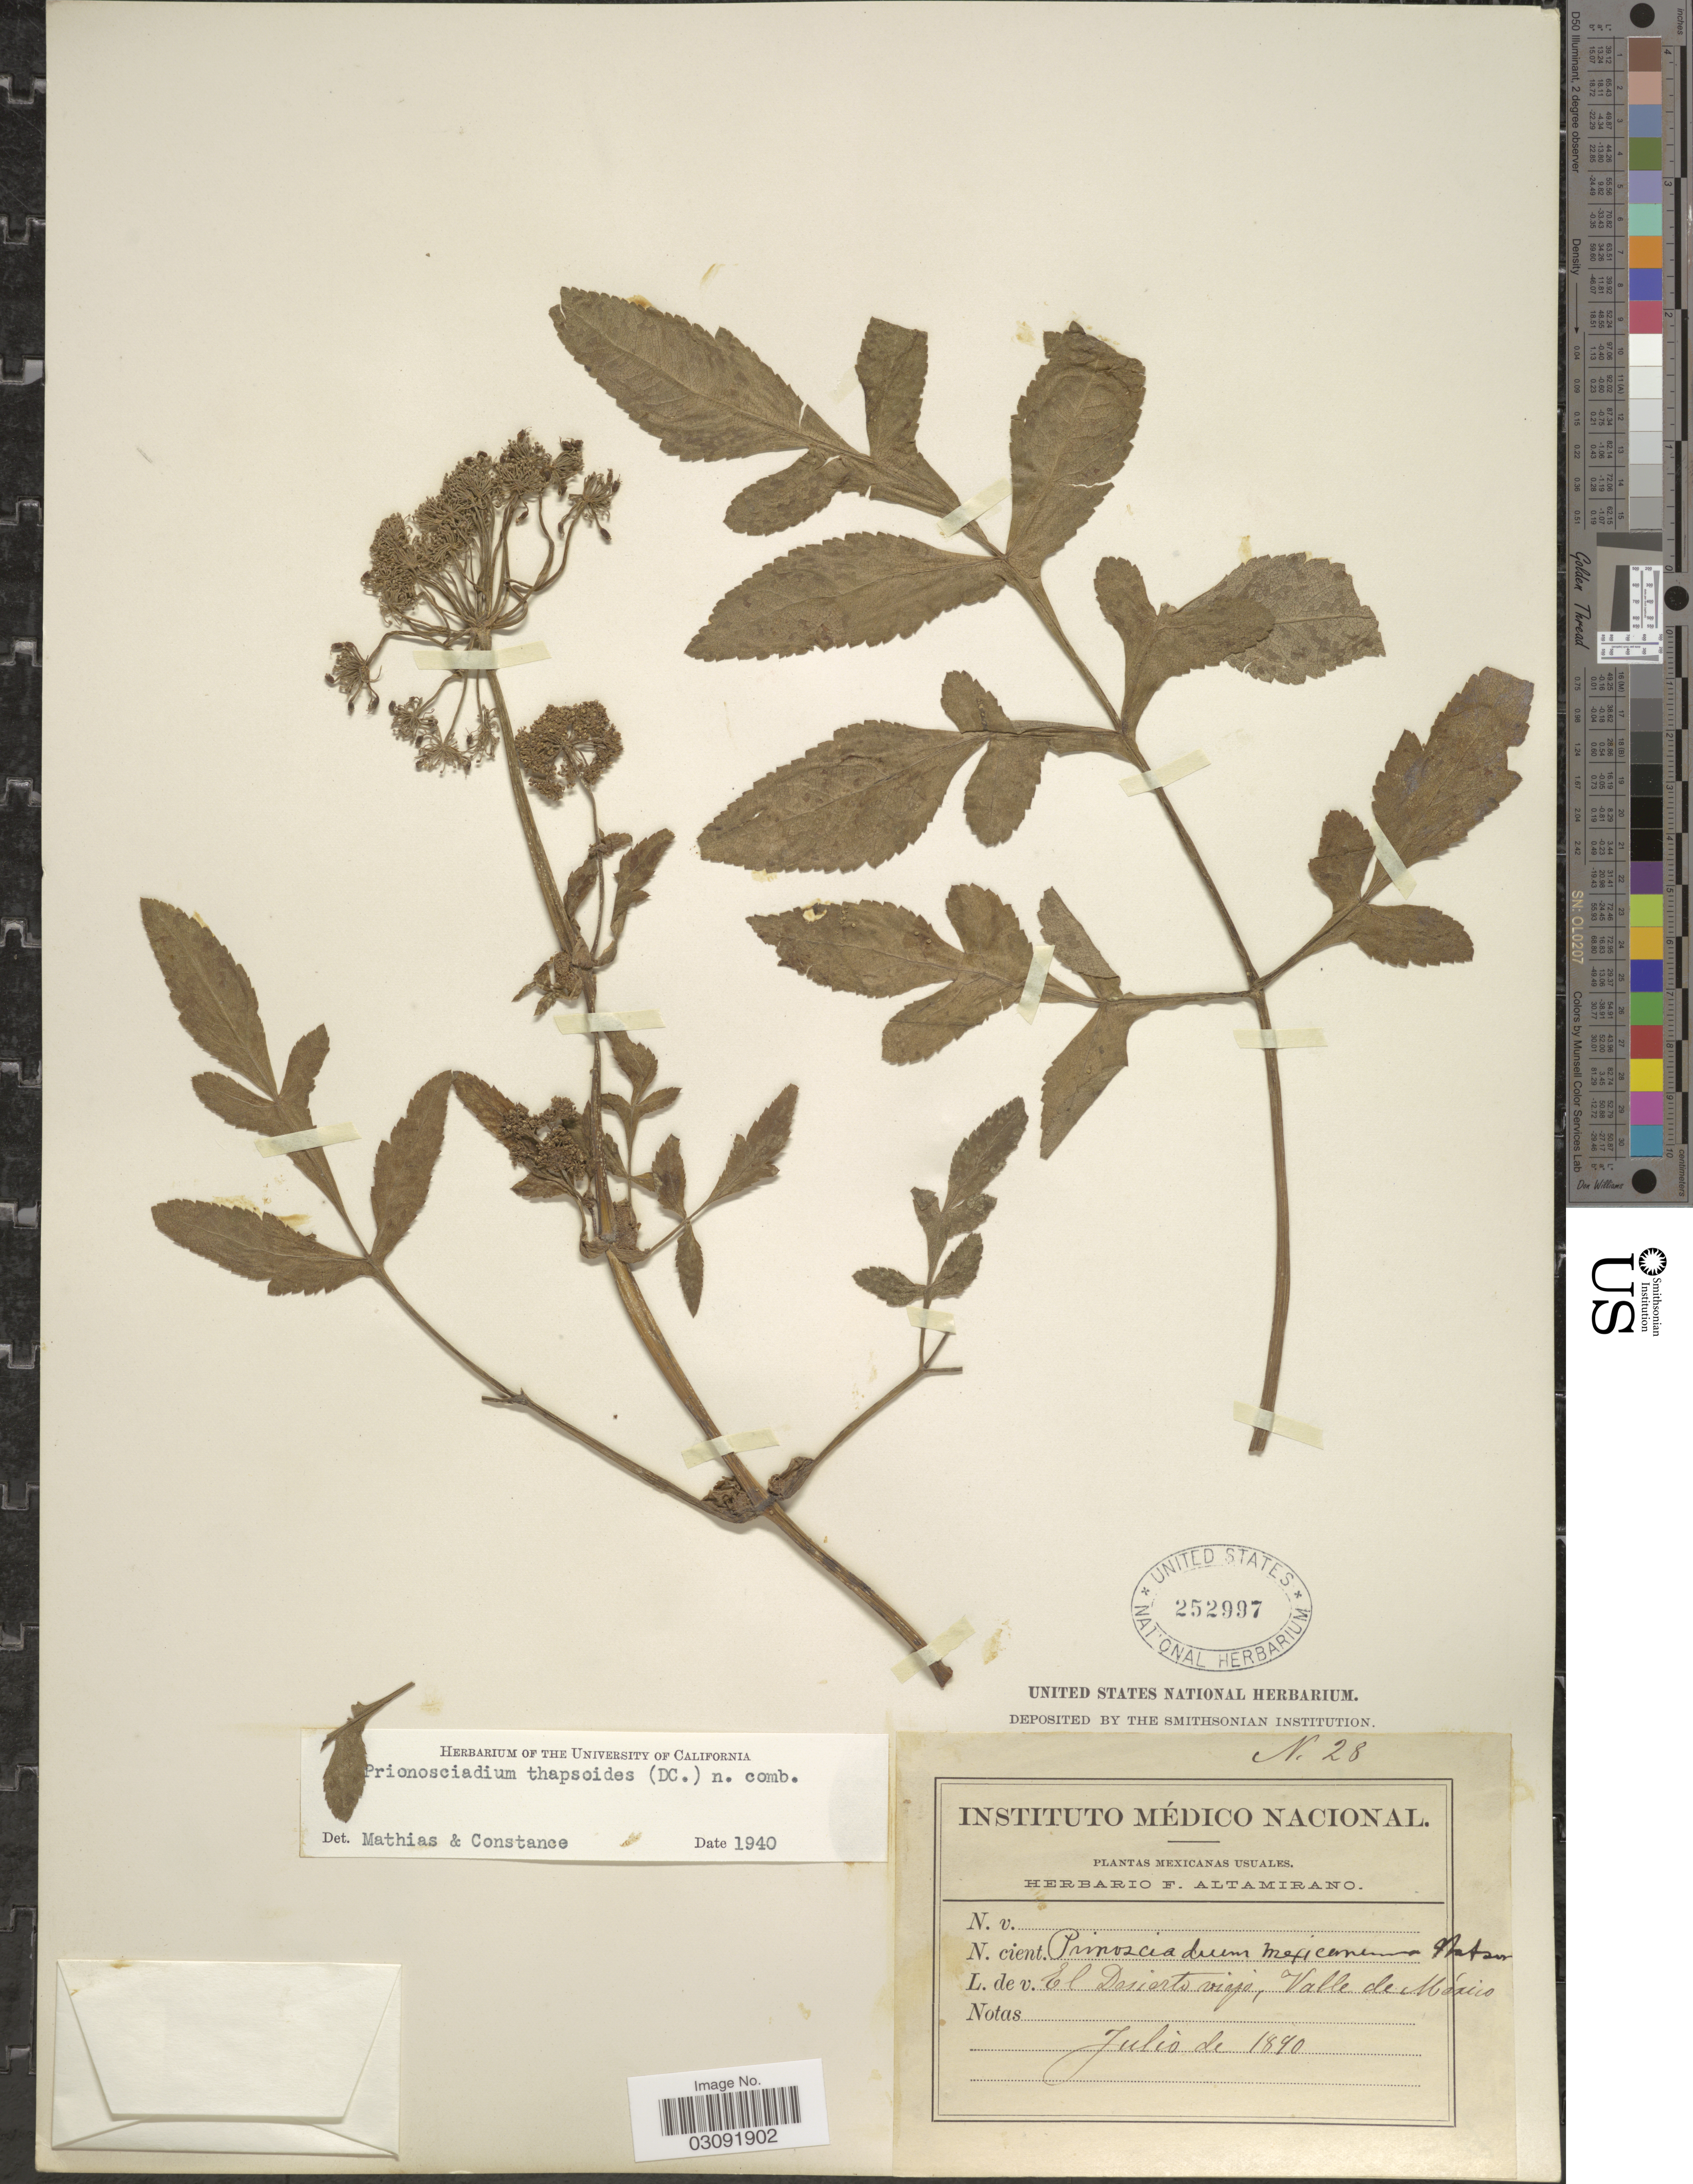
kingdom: Plantae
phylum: Tracheophyta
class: Magnoliopsida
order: Apiales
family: Apiaceae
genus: Prionosciadium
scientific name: Prionosciadium thapsoides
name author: (DC.)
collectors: Ex herb. F. Altamirano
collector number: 28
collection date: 1890-07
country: Mexico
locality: El Desierto viejo, Valle de México.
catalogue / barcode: US 252997